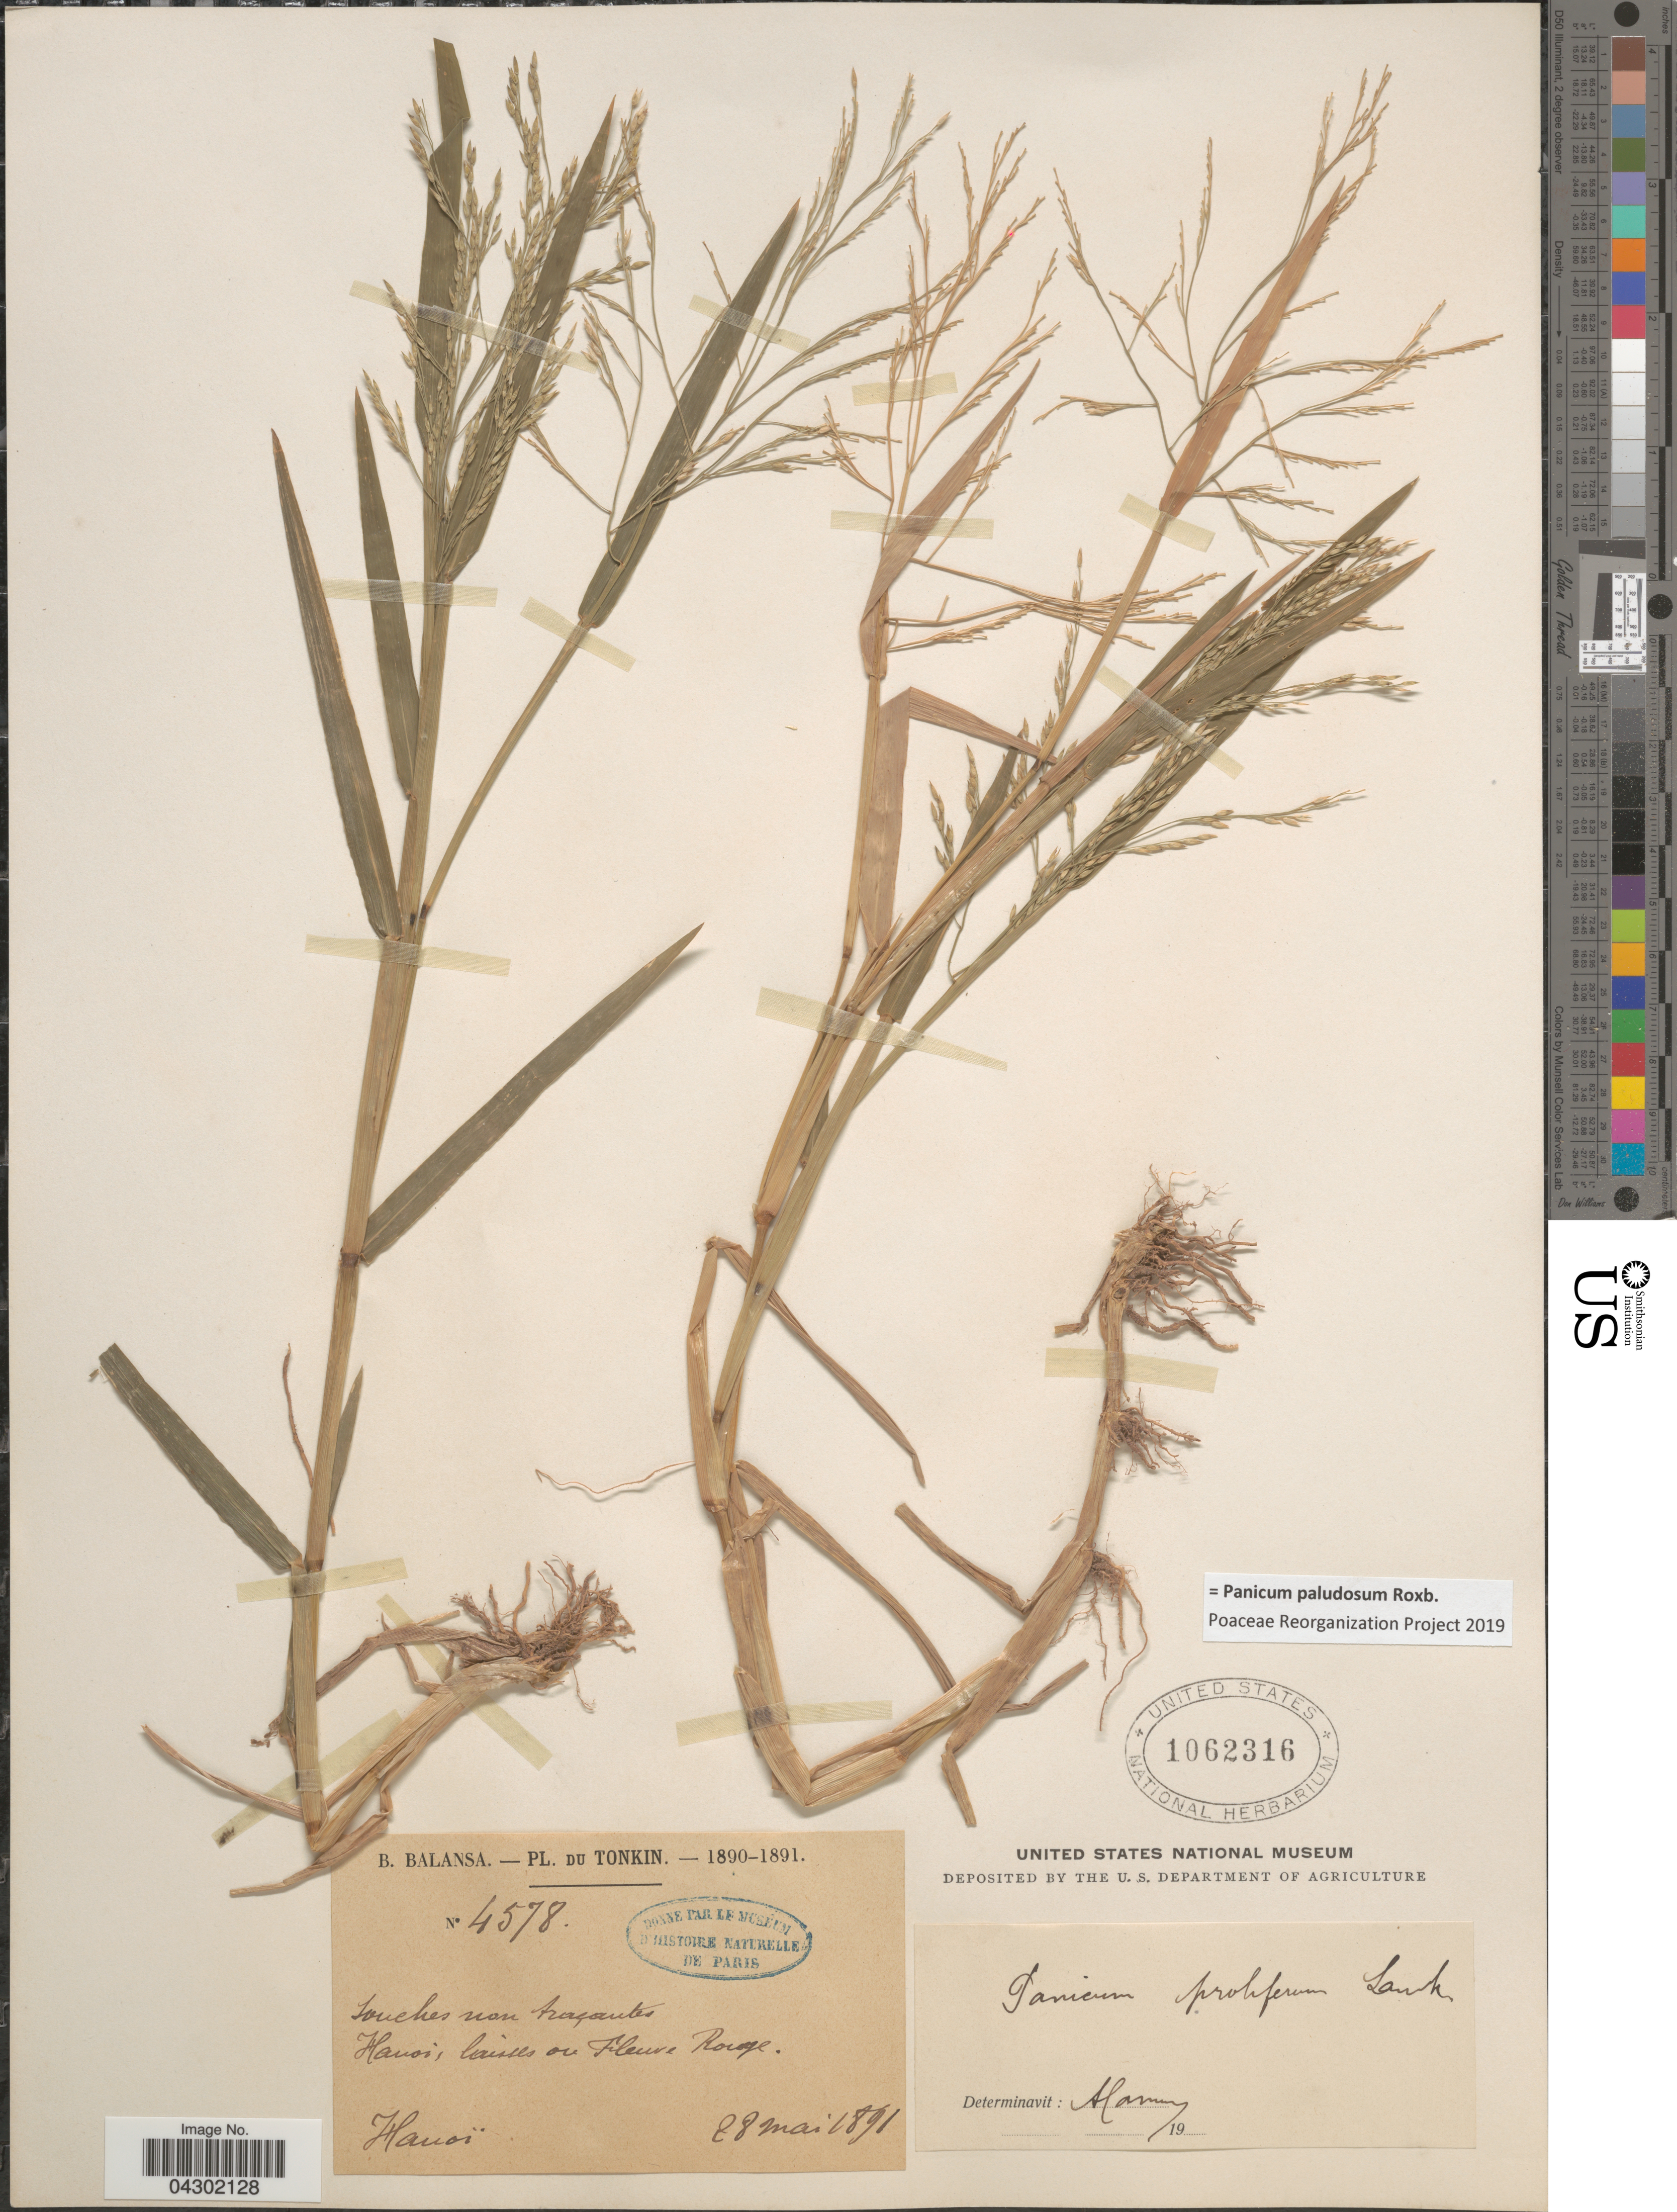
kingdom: Plantae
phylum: Tracheophyta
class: Liliopsida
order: Poales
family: Poaceae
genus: Panicum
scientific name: Panicum paludosum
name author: Roxb.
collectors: B. Balansa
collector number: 4578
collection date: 1891-05-28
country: Vietnam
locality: Tonkin. Touches non tracantes. Hanoï.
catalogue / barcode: US 1062316